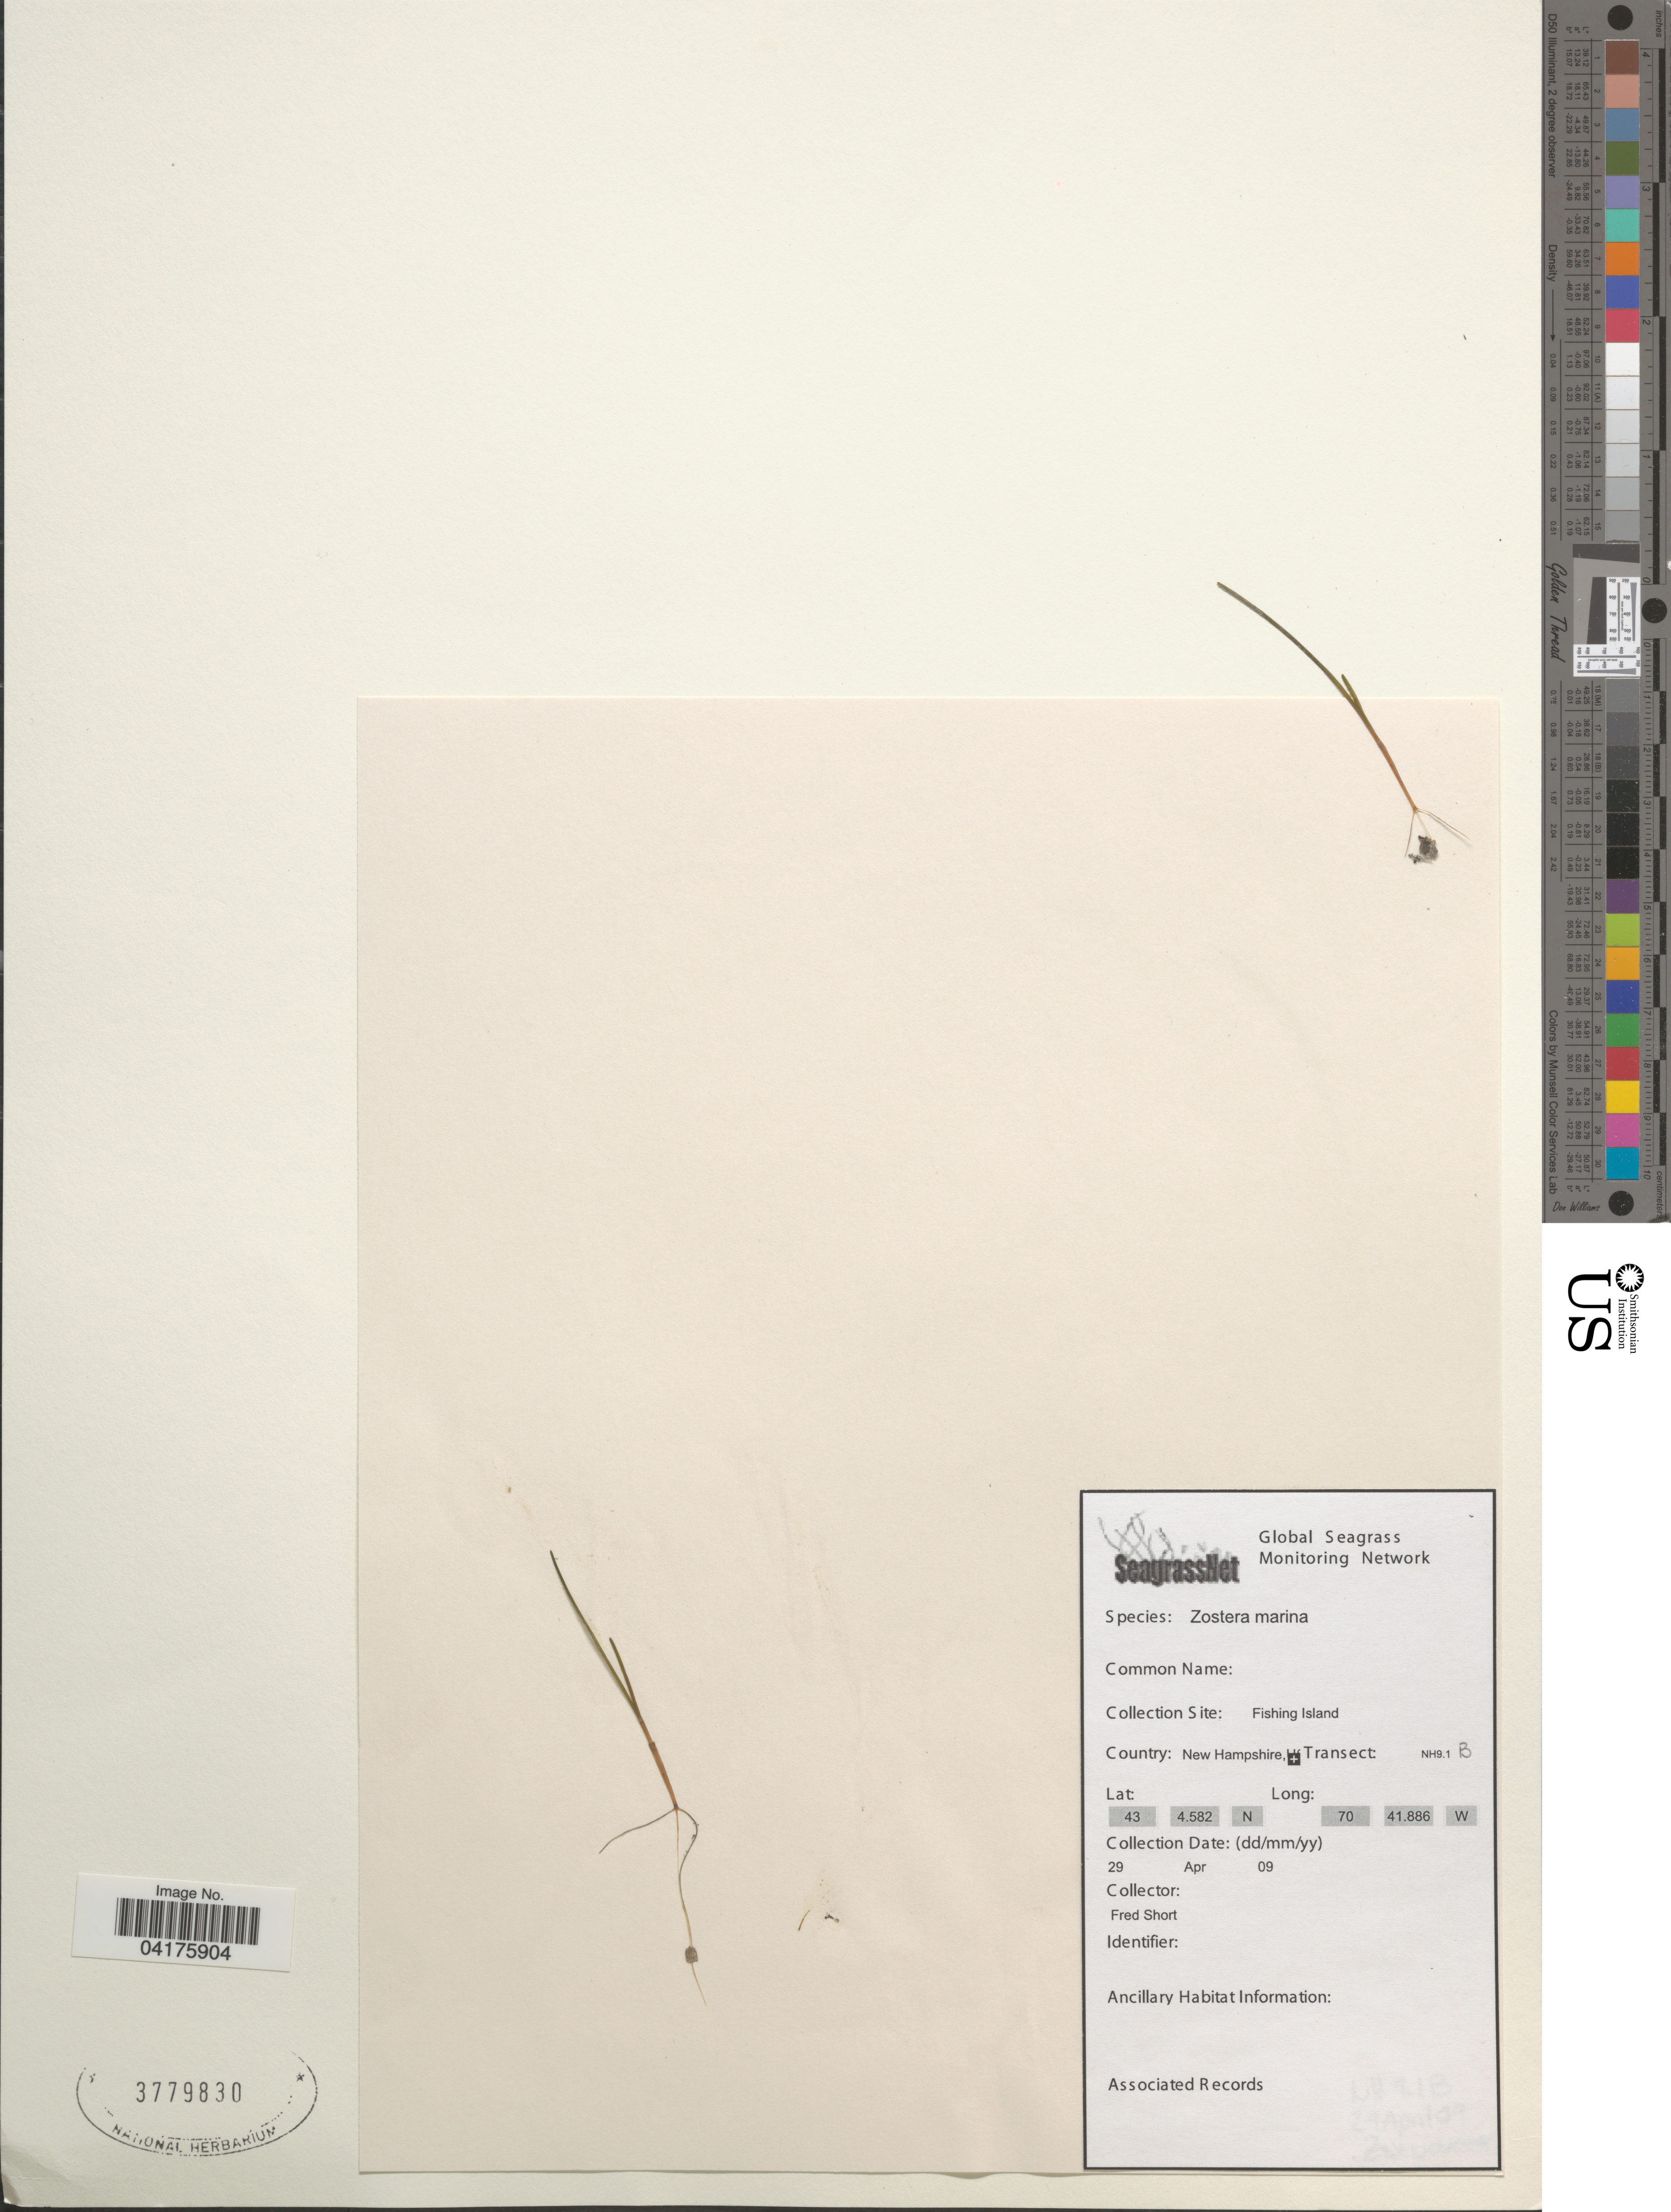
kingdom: Plantae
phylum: Tracheophyta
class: Liliopsida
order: Alismatales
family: Zosteraceae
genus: Zostera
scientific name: Zostera marina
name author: L.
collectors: F. Short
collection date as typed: Transcribed d/m/y: 29/4/9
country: United States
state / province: New Hampshire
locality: Fishing Island.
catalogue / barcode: US 3779830